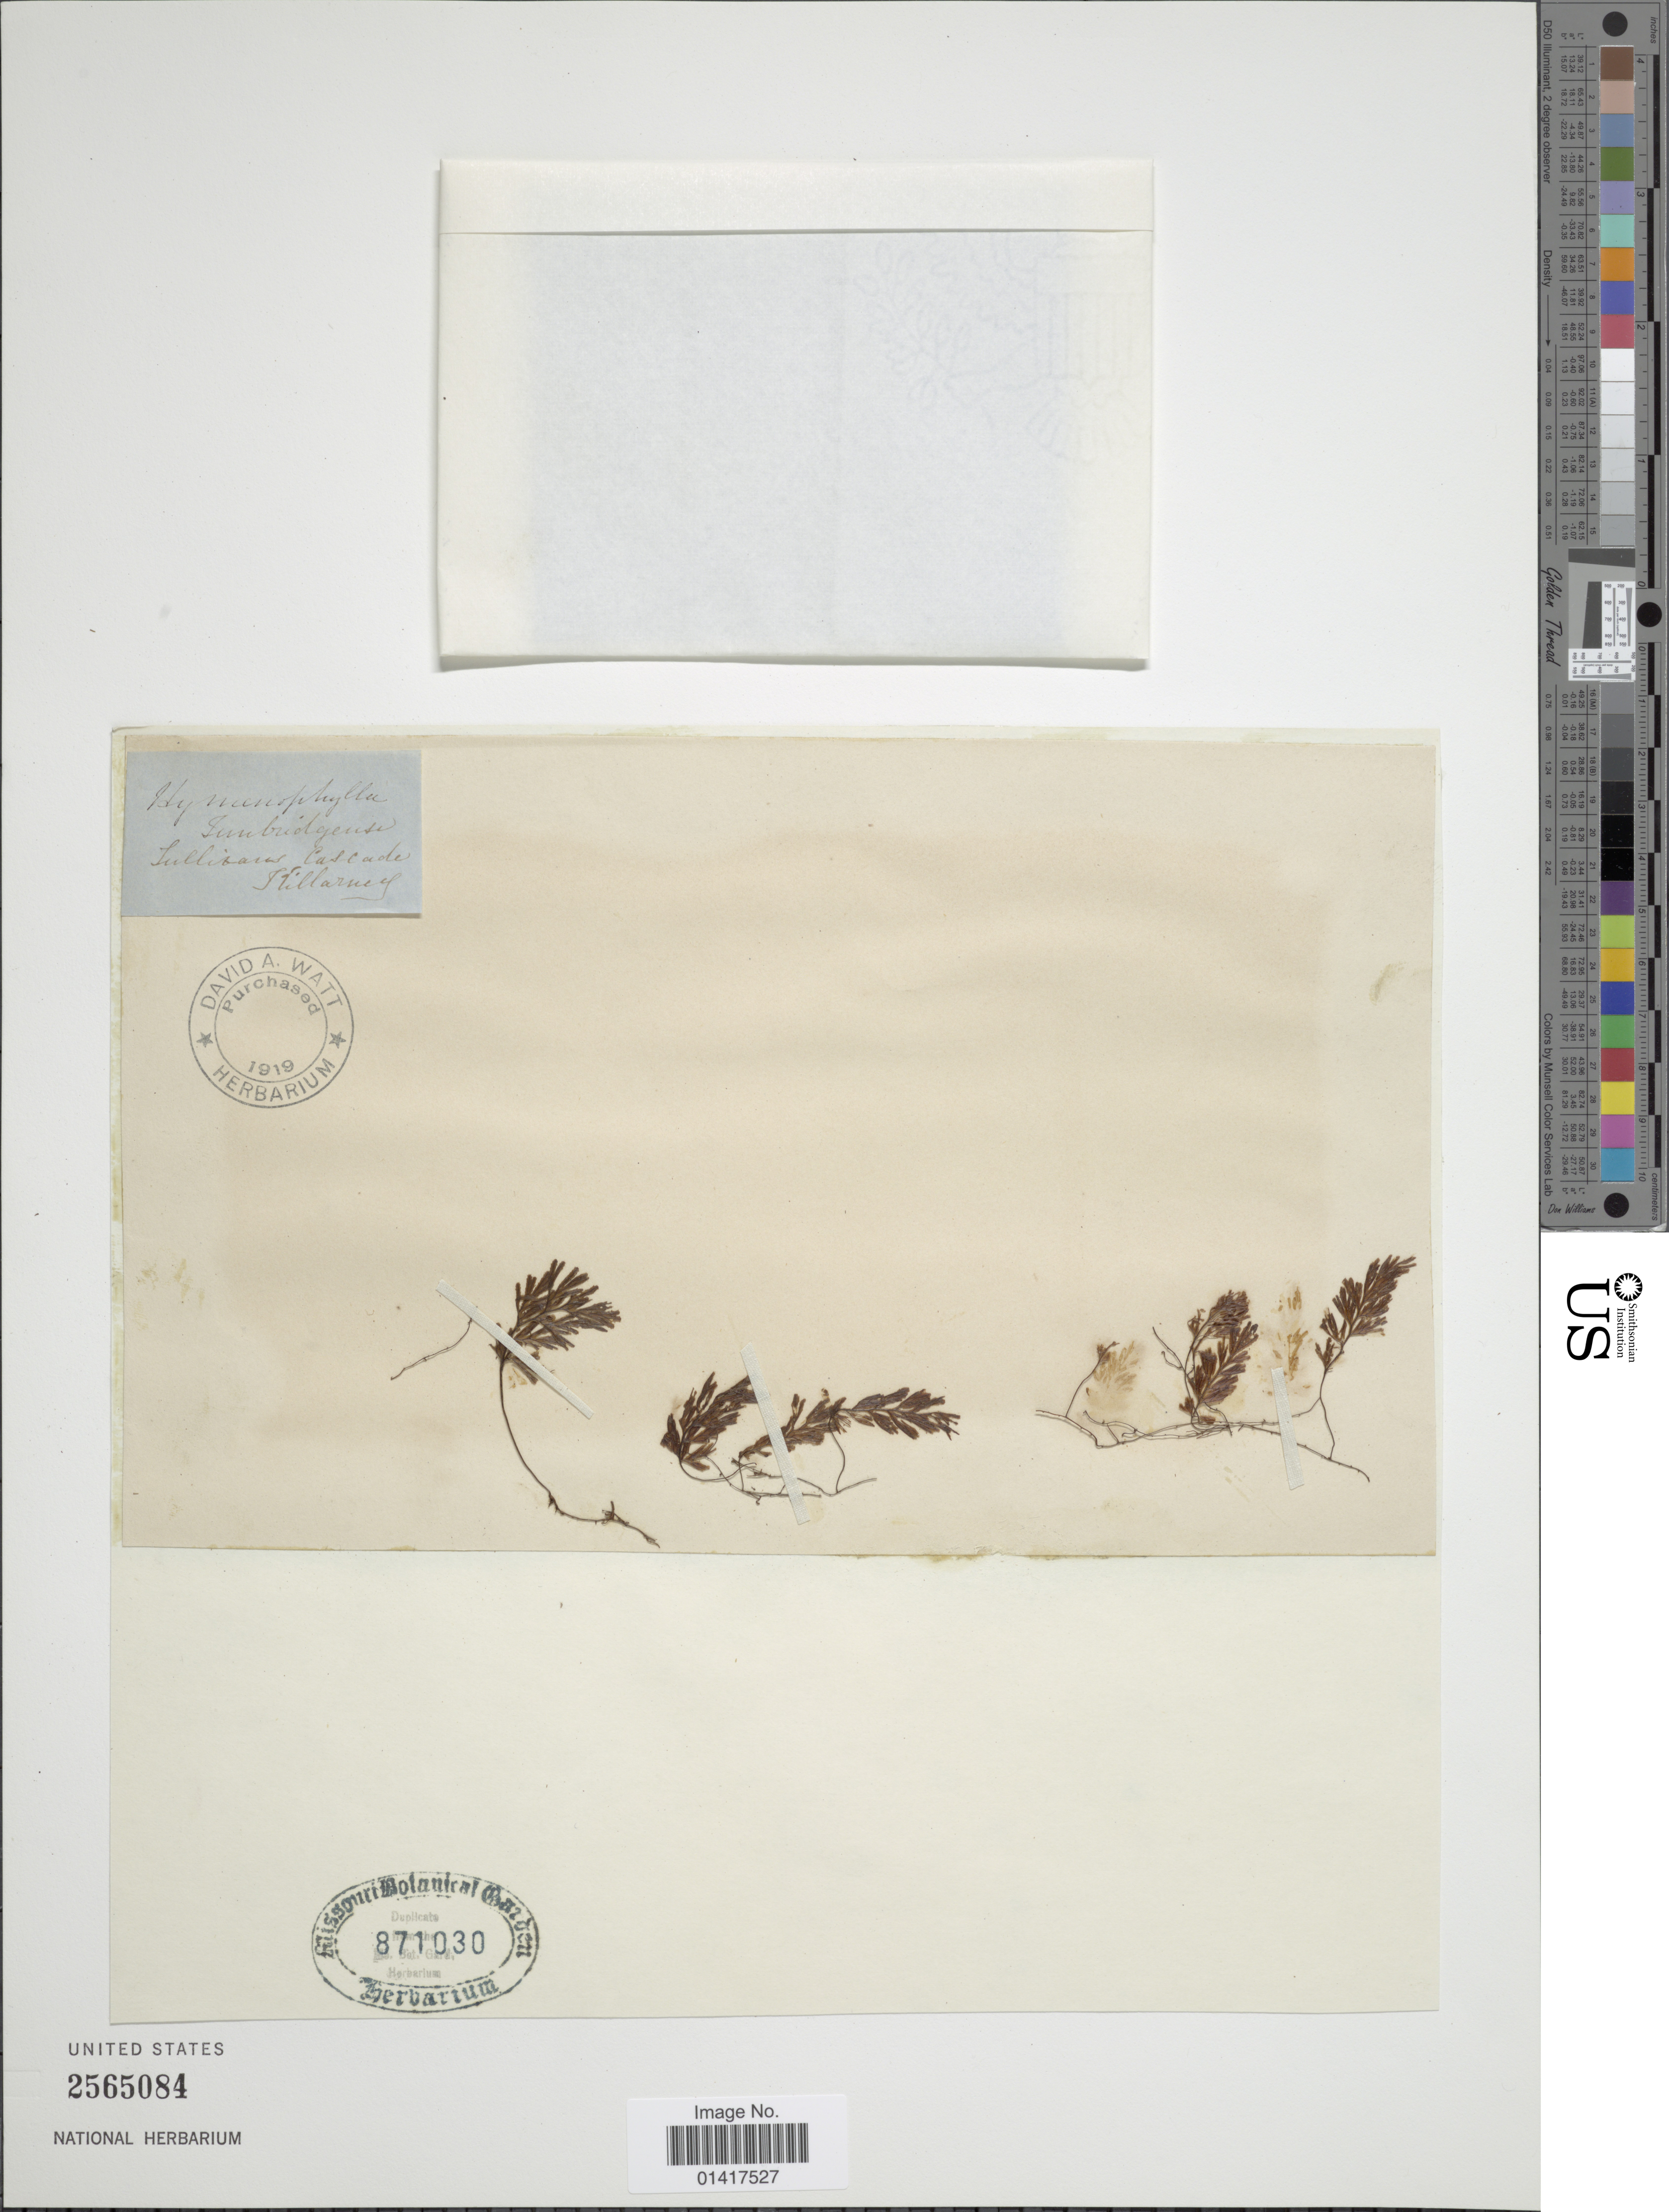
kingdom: Plantae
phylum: Tracheophyta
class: Polypodiopsida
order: Hymenophyllales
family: Hymenophyllaceae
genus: Hymenophyllum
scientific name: Hymenophyllum tunbrigense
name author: (L.) Small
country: Ireland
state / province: Munster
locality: Sullivans Cascade, Killarney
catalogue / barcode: US 2565084